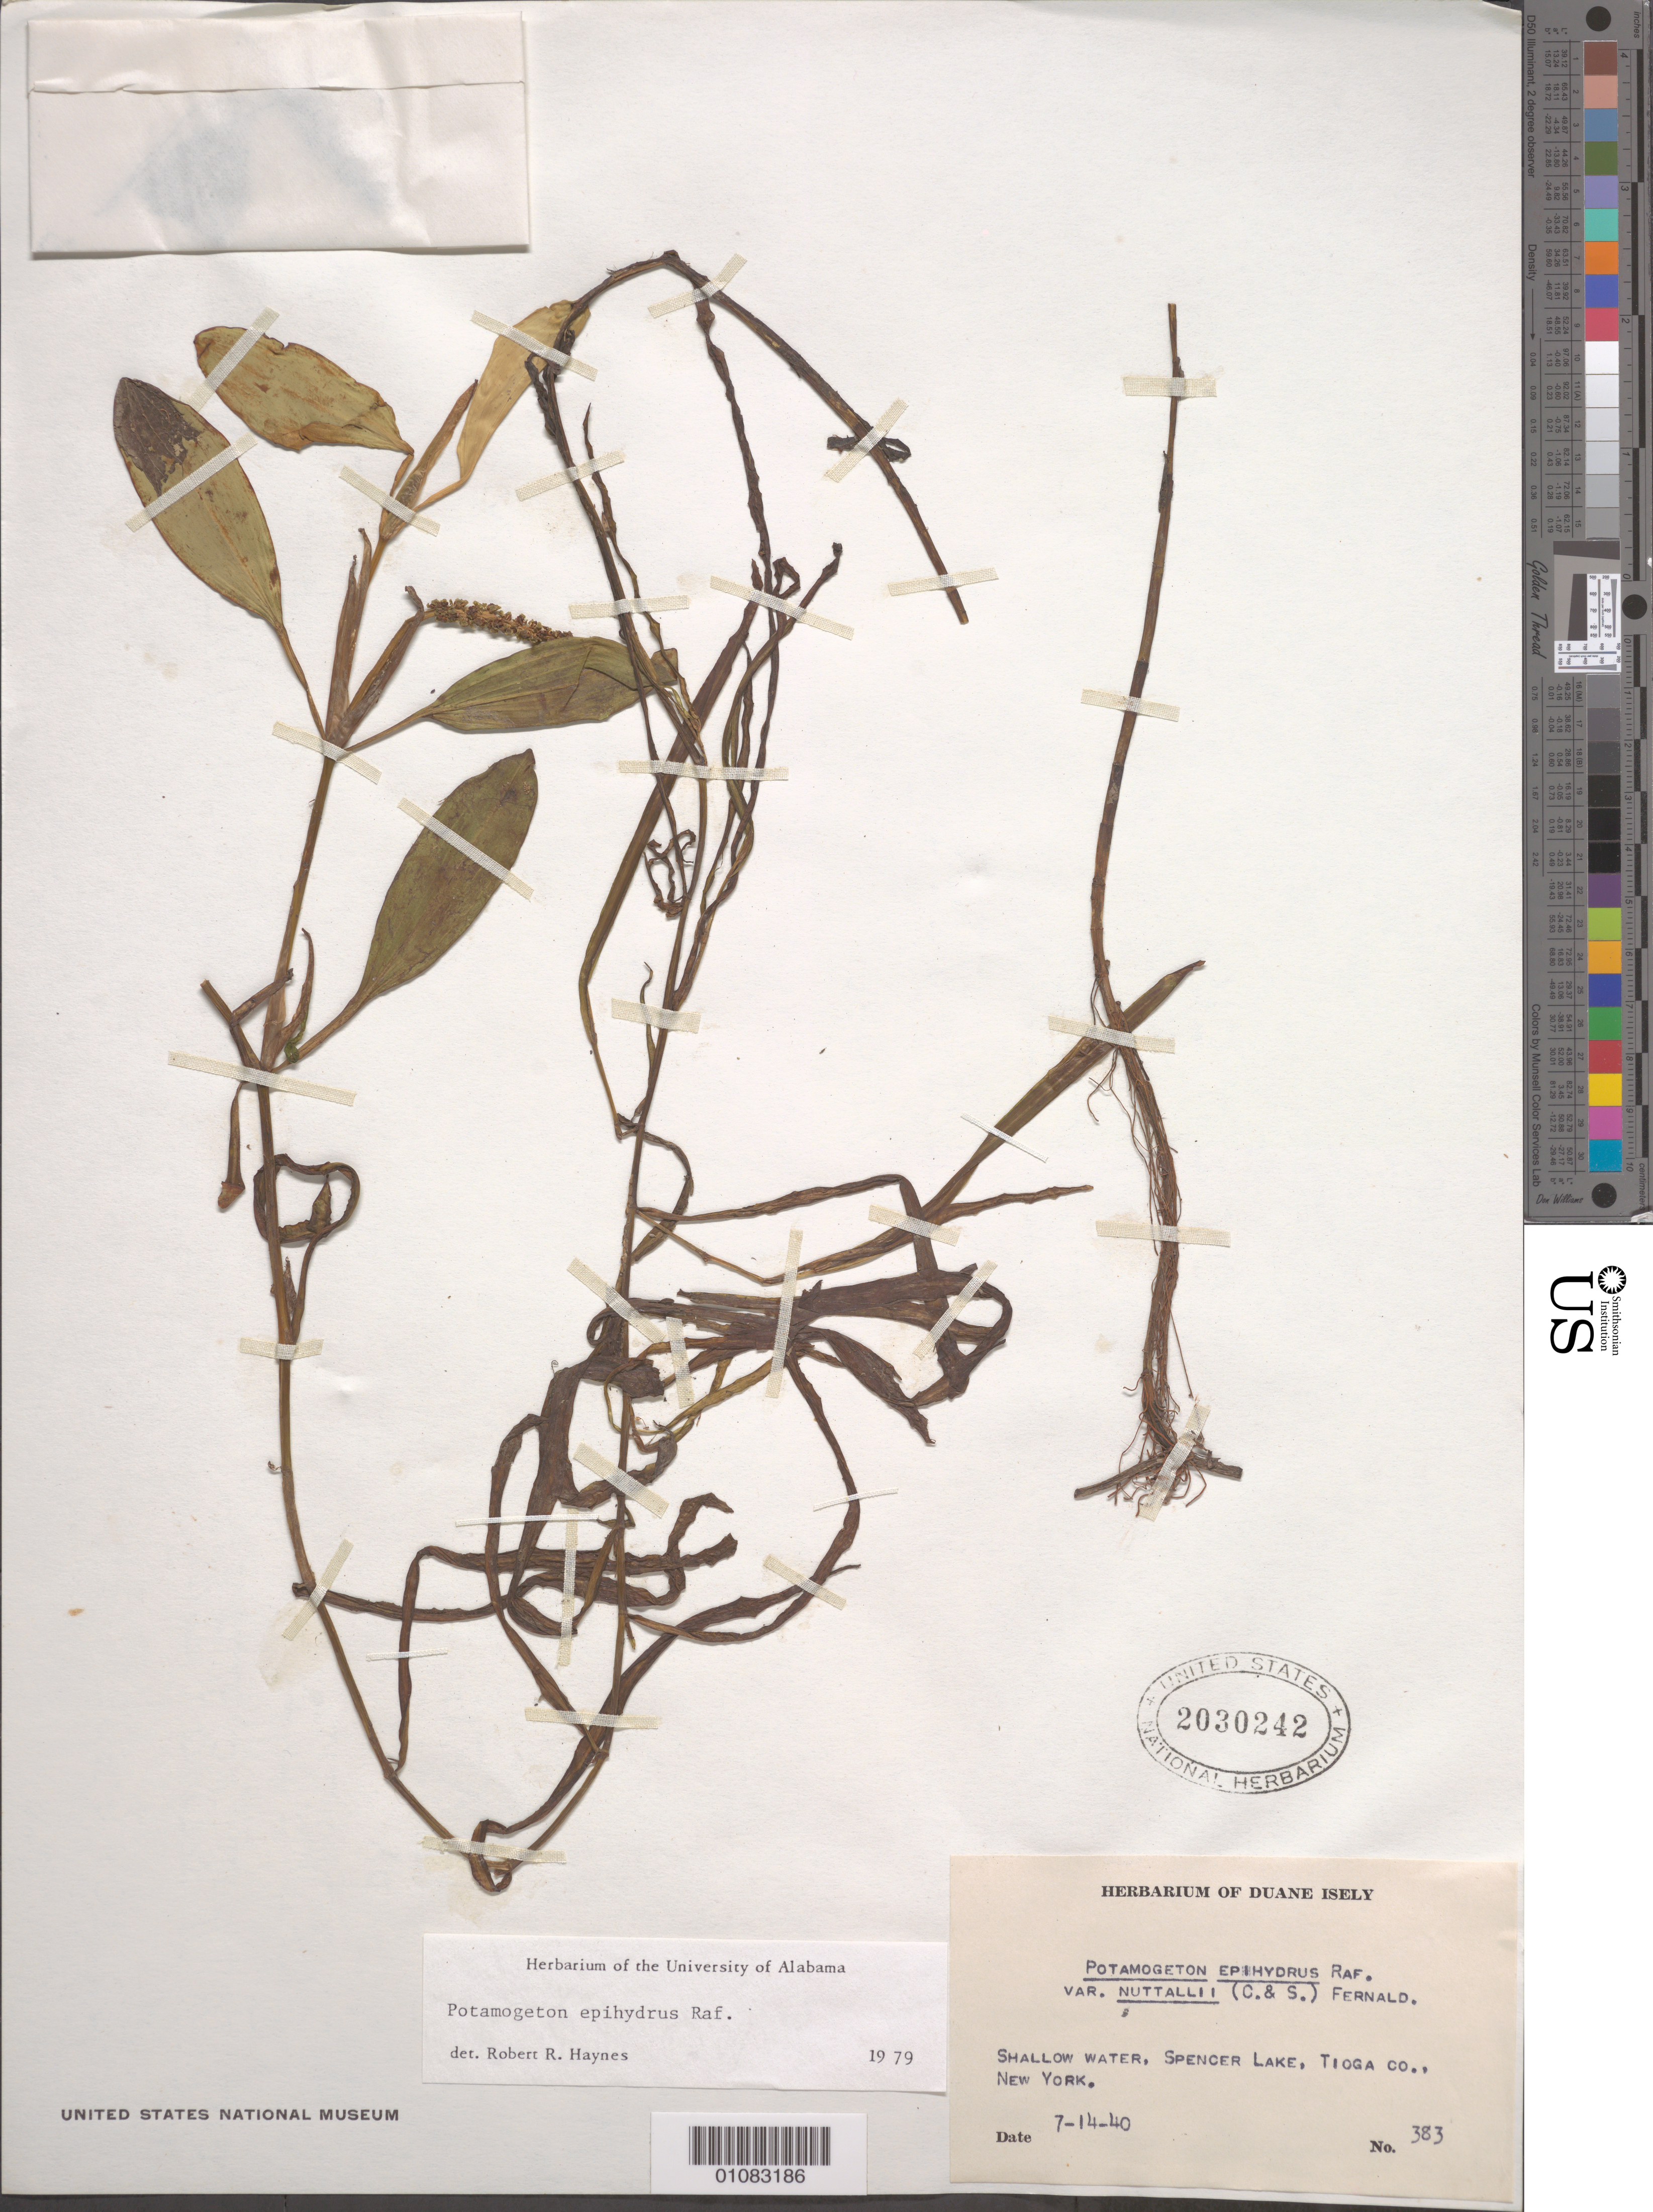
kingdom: Plantae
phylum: Tracheophyta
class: Liliopsida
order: Alismatales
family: Potamogetonaceae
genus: Potamogeton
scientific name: Potamogeton epihydrus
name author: Raf.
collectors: ex. herb. Duane Isely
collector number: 383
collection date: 1840-07-14 or 1940-07-14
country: United States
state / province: New York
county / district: Tioga County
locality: Spencer Lake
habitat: Shallow water.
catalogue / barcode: US 2030242